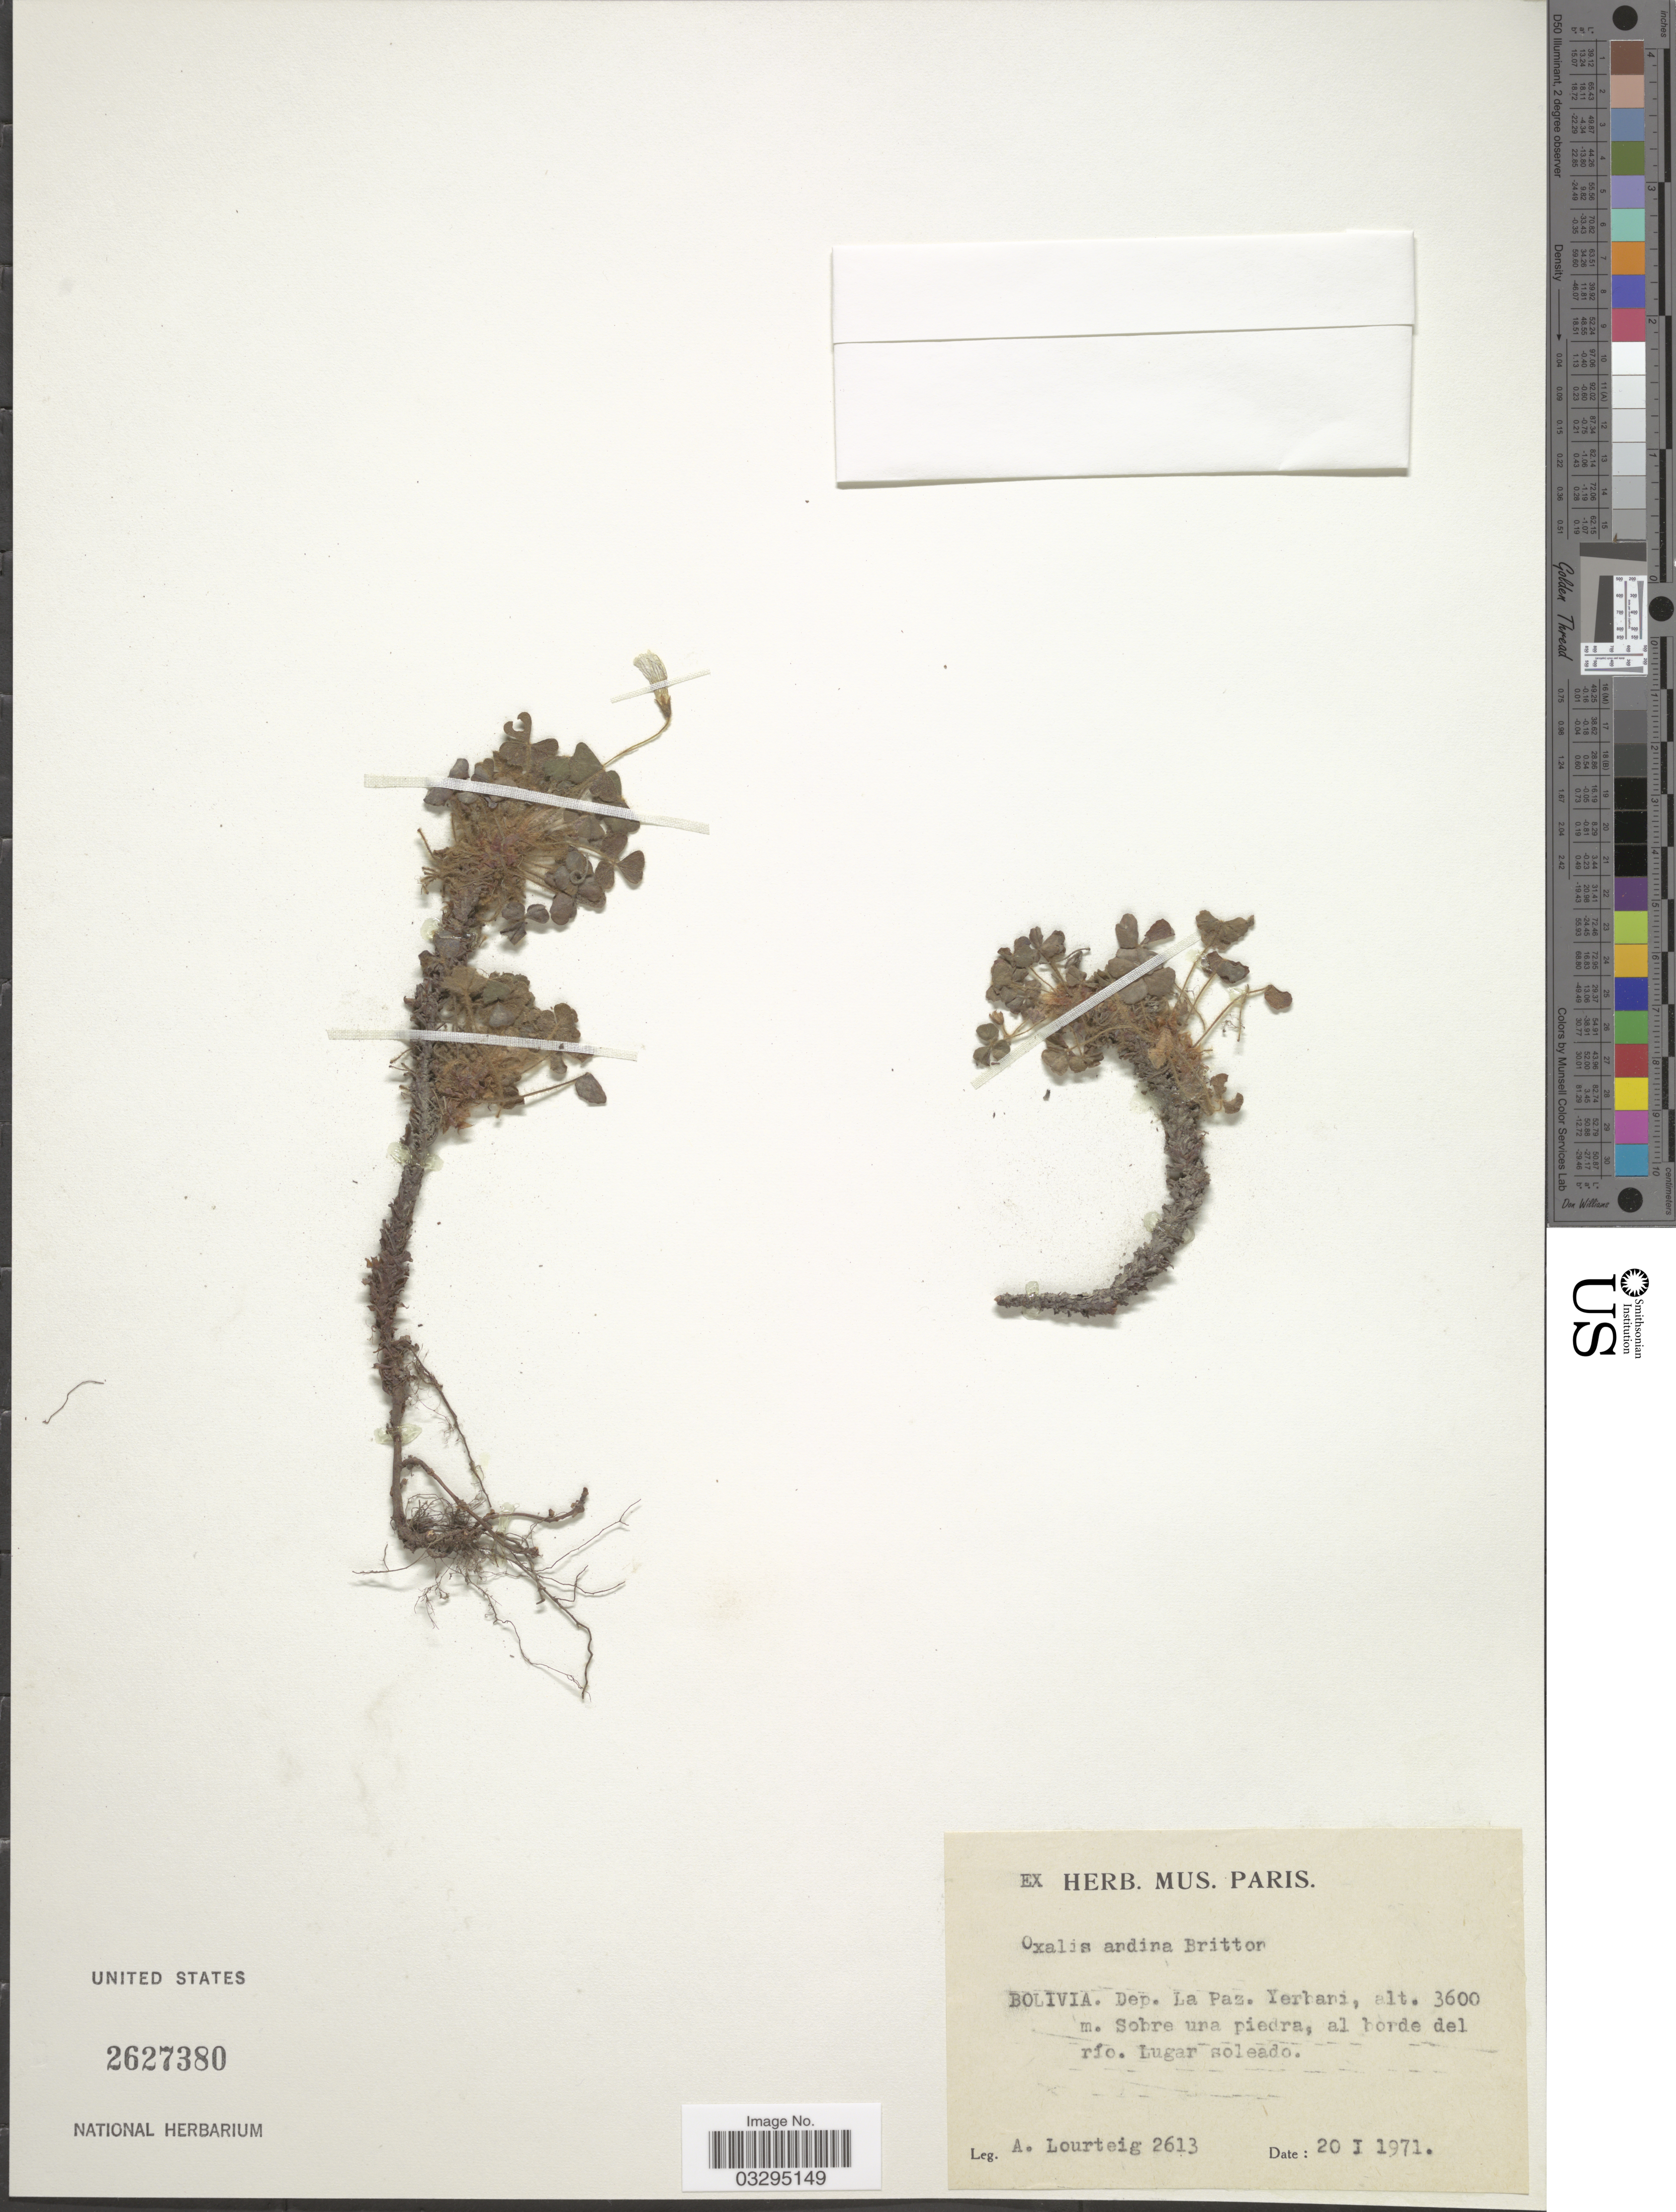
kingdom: Plantae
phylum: Tracheophyta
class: Magnoliopsida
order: Oxalidales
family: Oxalidaceae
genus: Oxalis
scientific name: Oxalis andina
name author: Britton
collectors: A. Lourteig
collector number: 2613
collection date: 1971-01-20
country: Bolivia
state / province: La Paz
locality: Dep. La Paz. Yerbani.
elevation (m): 3600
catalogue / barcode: US 2627380